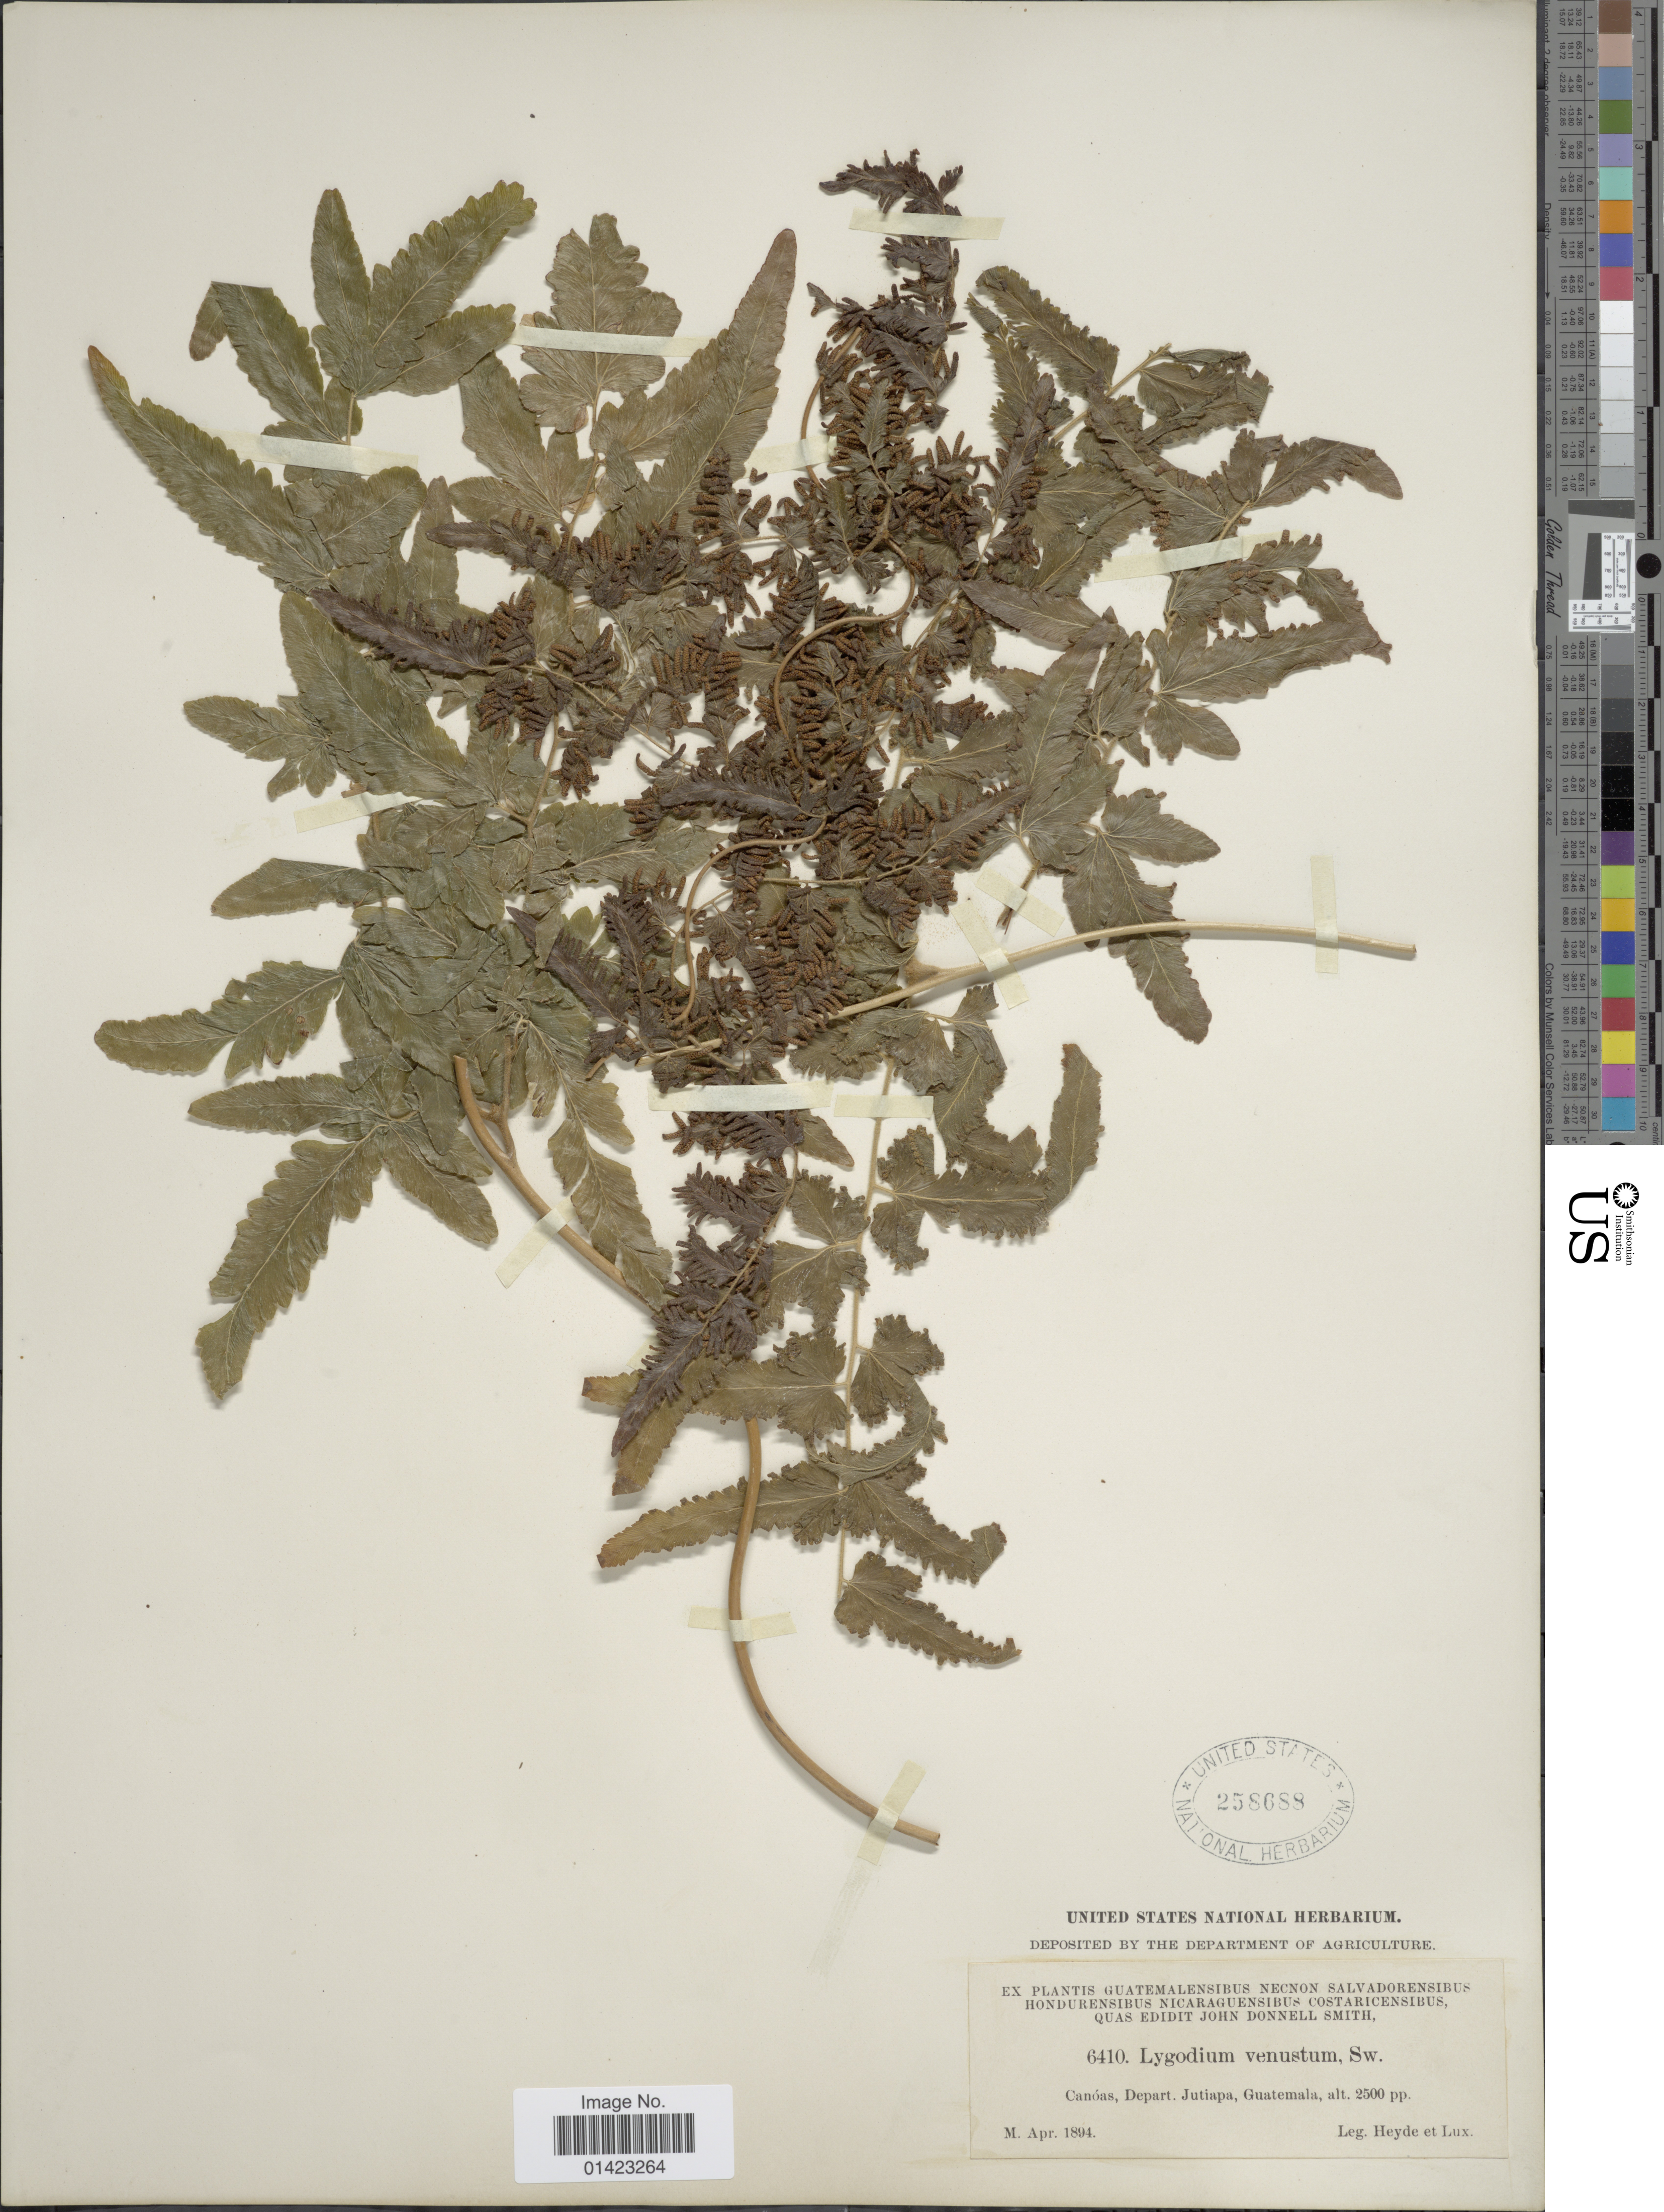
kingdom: Plantae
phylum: Tracheophyta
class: Polypodiopsida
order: Schizaeales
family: Lygodiaceae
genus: Lygodium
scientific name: Lygodium venustum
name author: Sw.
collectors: Heyde & Lux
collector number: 6410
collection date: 1894-04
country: Guatemala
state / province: Jutiapa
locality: Canóas, Depart. Jutiapa, Guatemala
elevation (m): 762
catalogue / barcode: US 258688